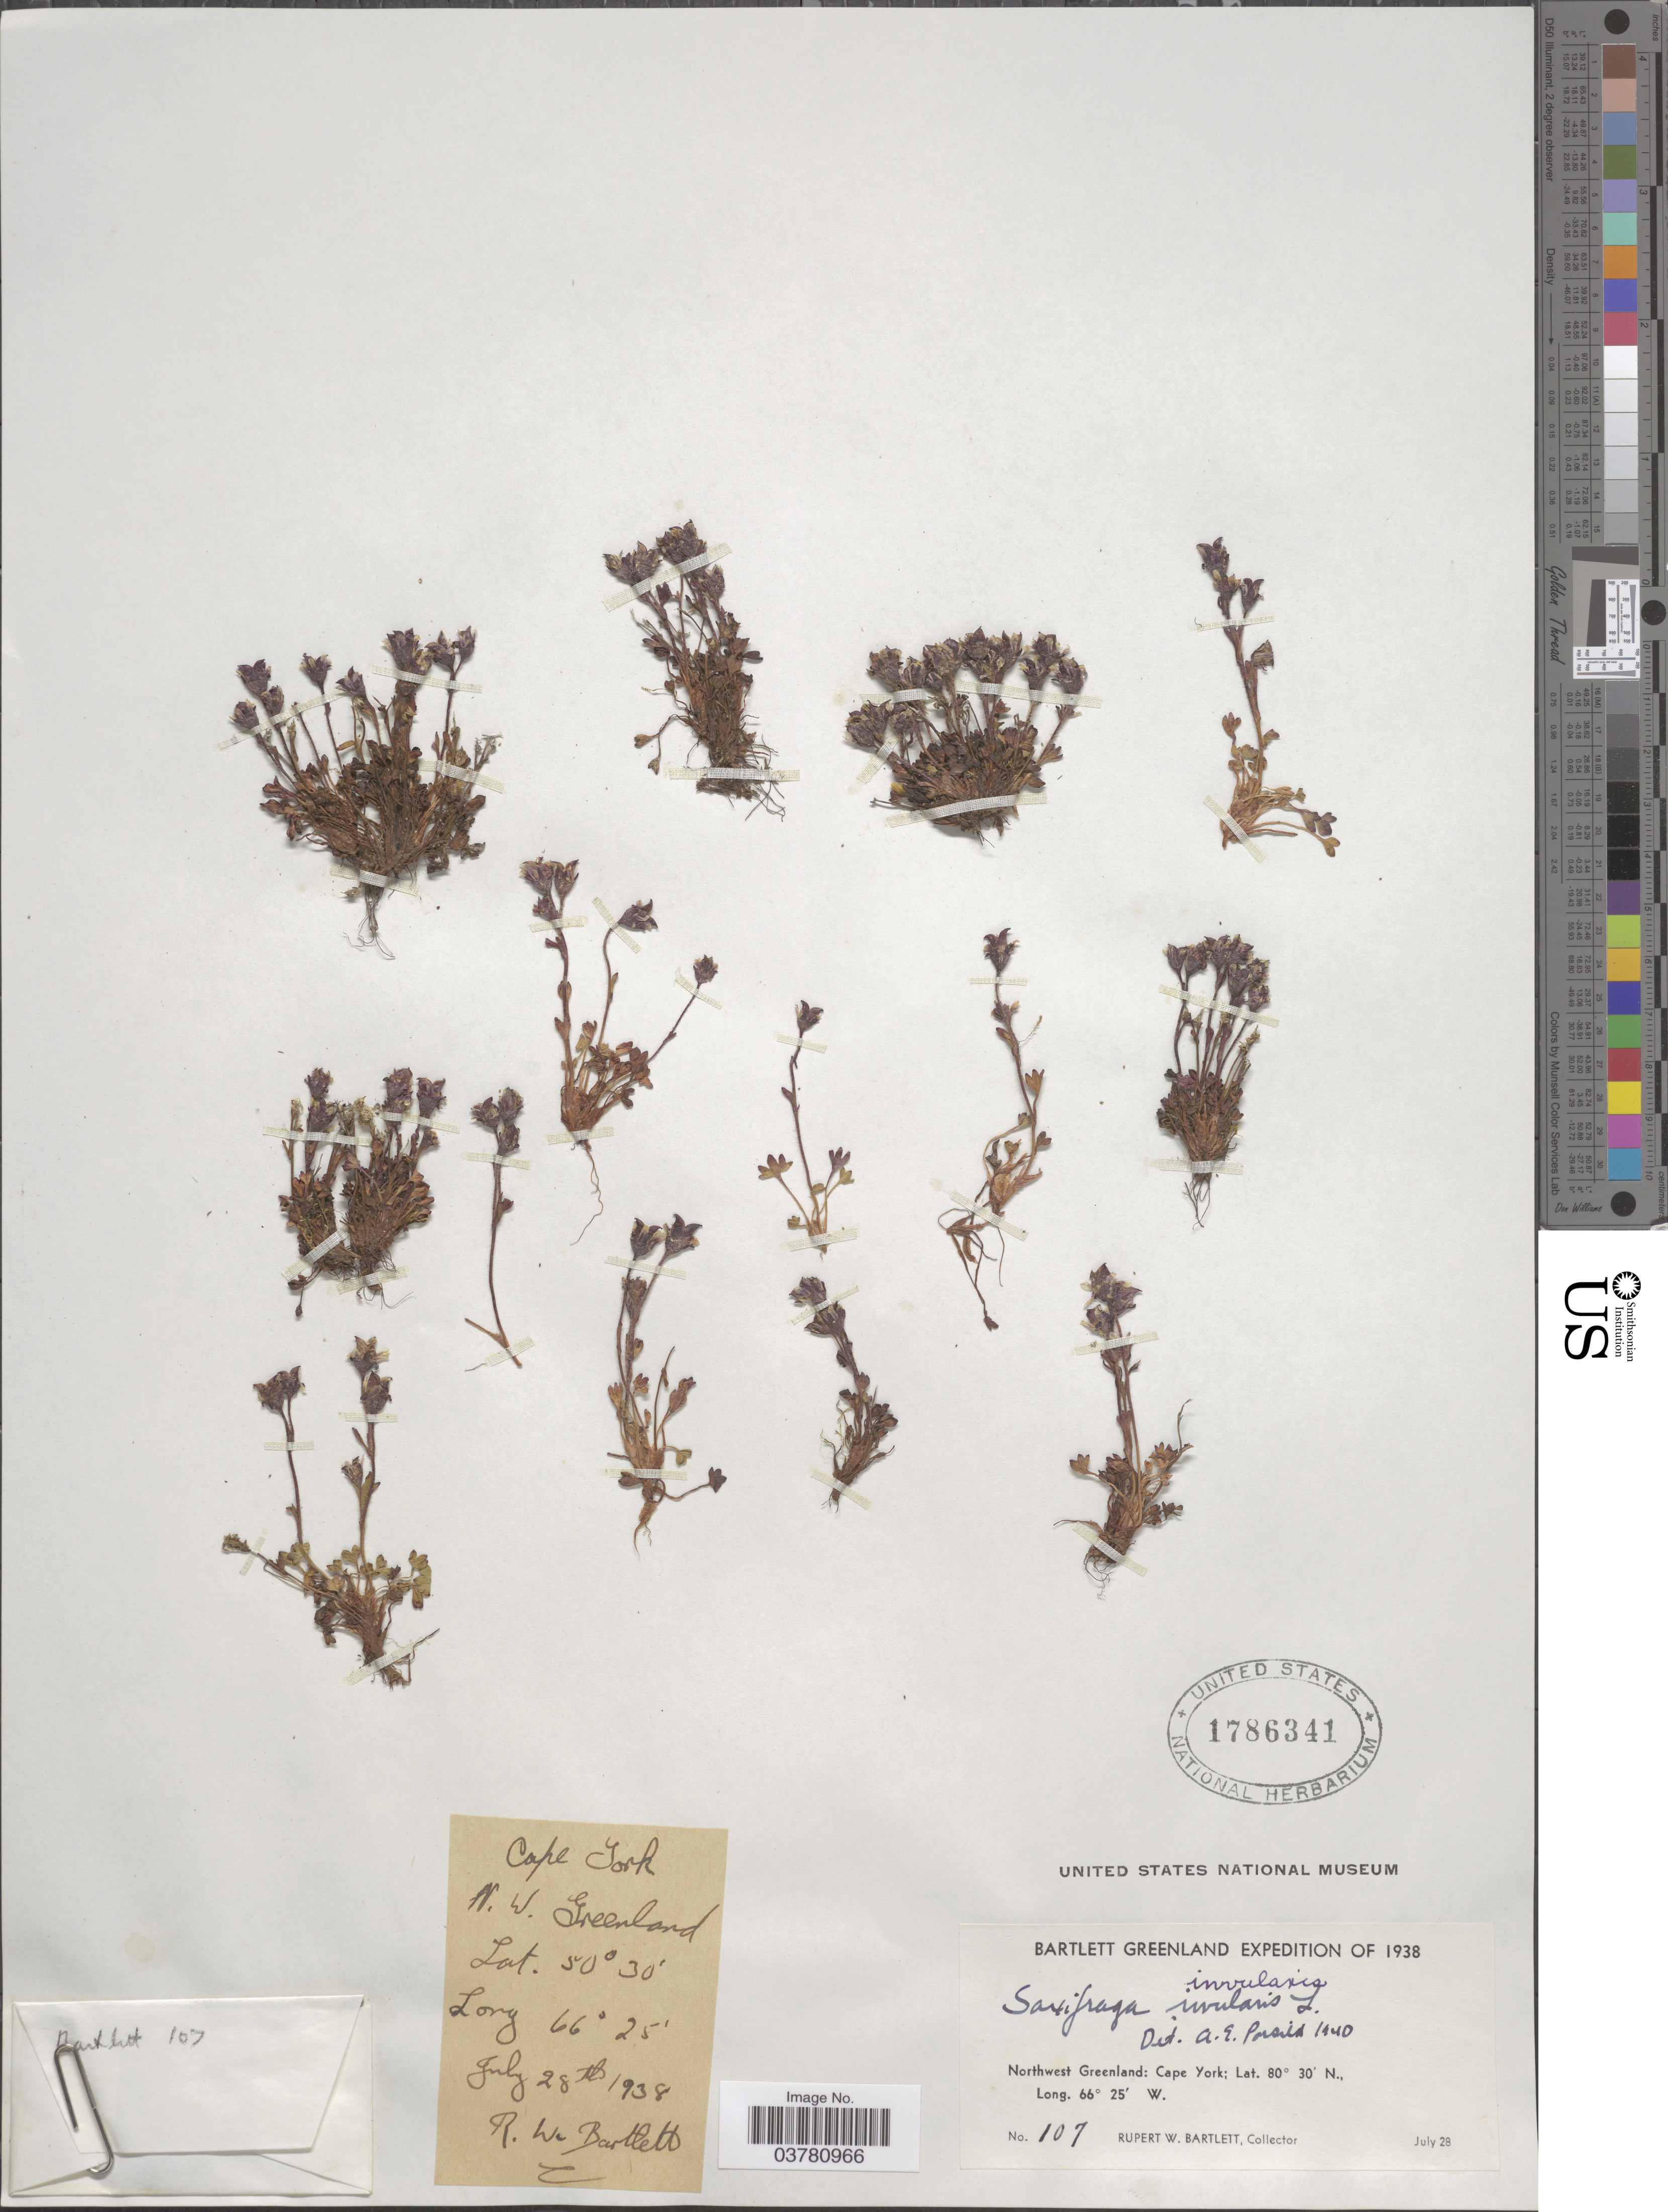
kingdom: Plantae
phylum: Tracheophyta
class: Magnoliopsida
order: Saxifragales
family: Saxifragaceae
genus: Saxifraga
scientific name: Saxifraga rivularis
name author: L.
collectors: R. W. Bartlett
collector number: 107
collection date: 1938-07-28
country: Greenland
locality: Bartlett Greenland Expedition of 1938. Northwest Greenland: Cape York.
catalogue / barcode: US 1786341